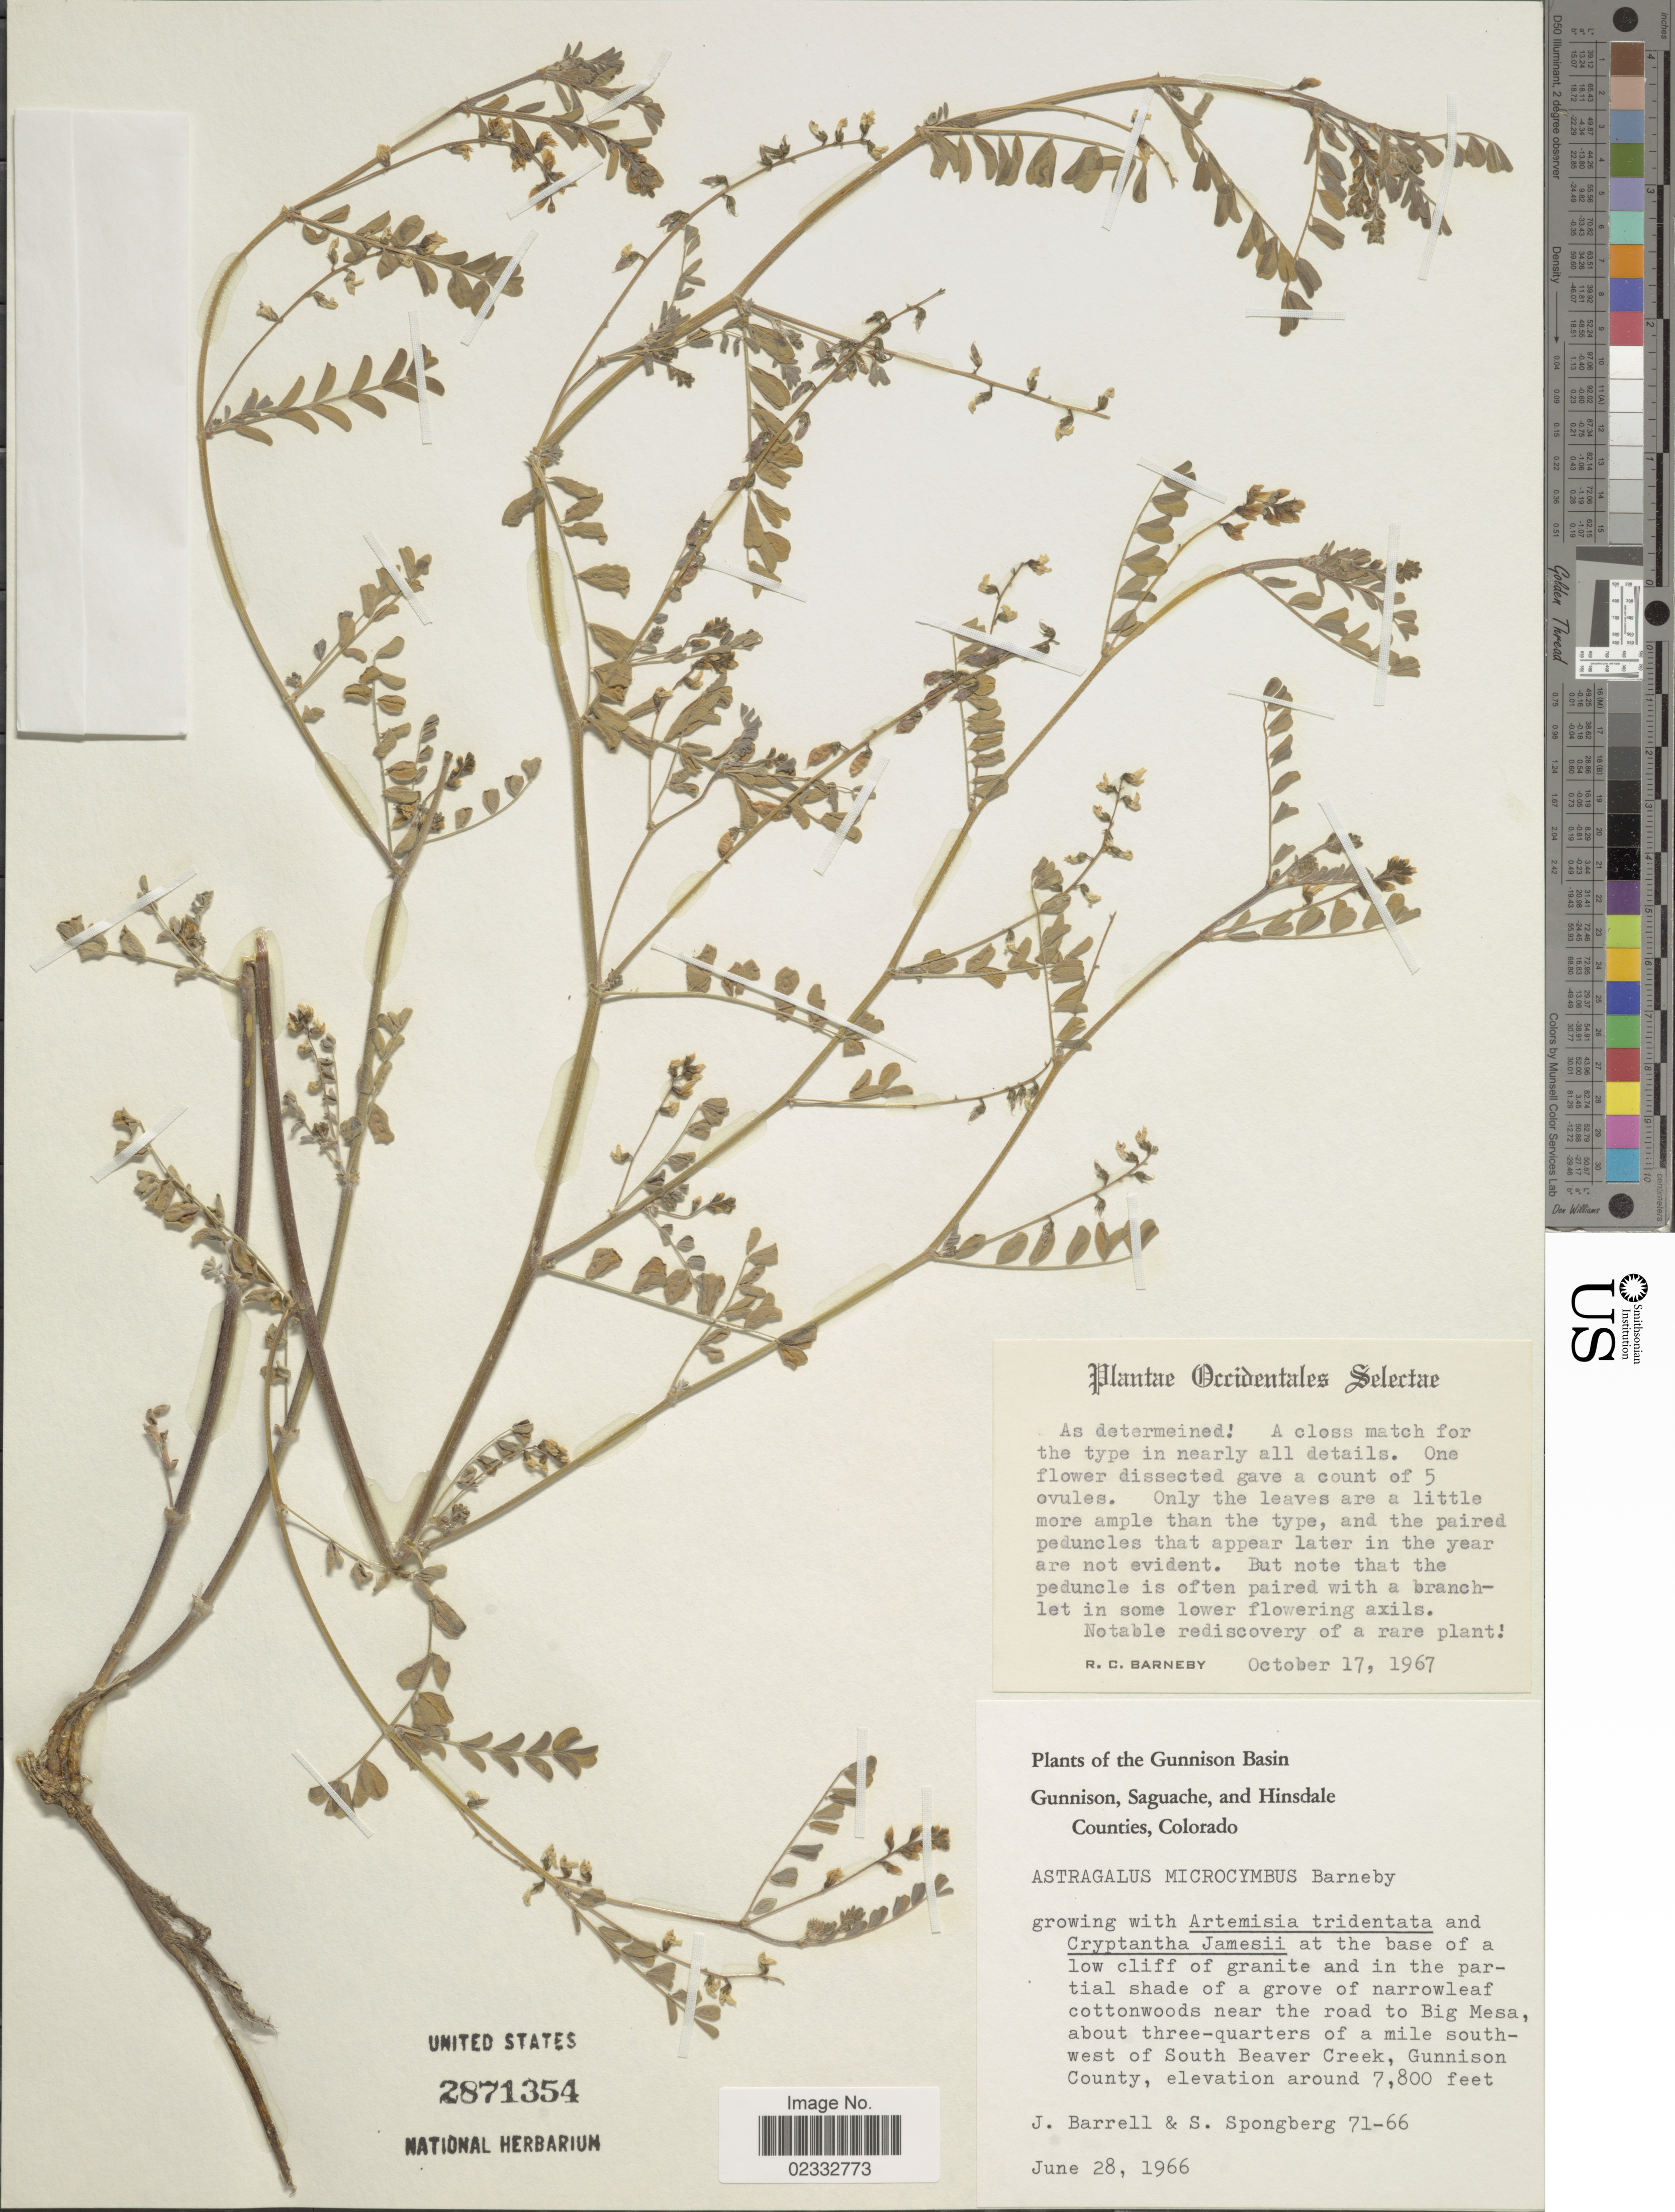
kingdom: Plantae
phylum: Tracheophyta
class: Magnoliopsida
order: Fabales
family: Fabaceae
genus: Astragalus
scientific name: Astragalus microcymbus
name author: Barneby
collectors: J. Barrell & S. A.Spongberg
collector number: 71-66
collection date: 1966-06-28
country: United States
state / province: Colorado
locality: Gunnison Basin, Gunnison, Saguache, and Hinsdale Counties, at the base of low cliff of granite adnd in the partial shade of a grove of narrowleaf cottonwoods near the road to Big Mesa, about three-quarters of a mile south-west of South Beaver Creek, Gunnison County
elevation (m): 2377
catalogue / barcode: US 2871354